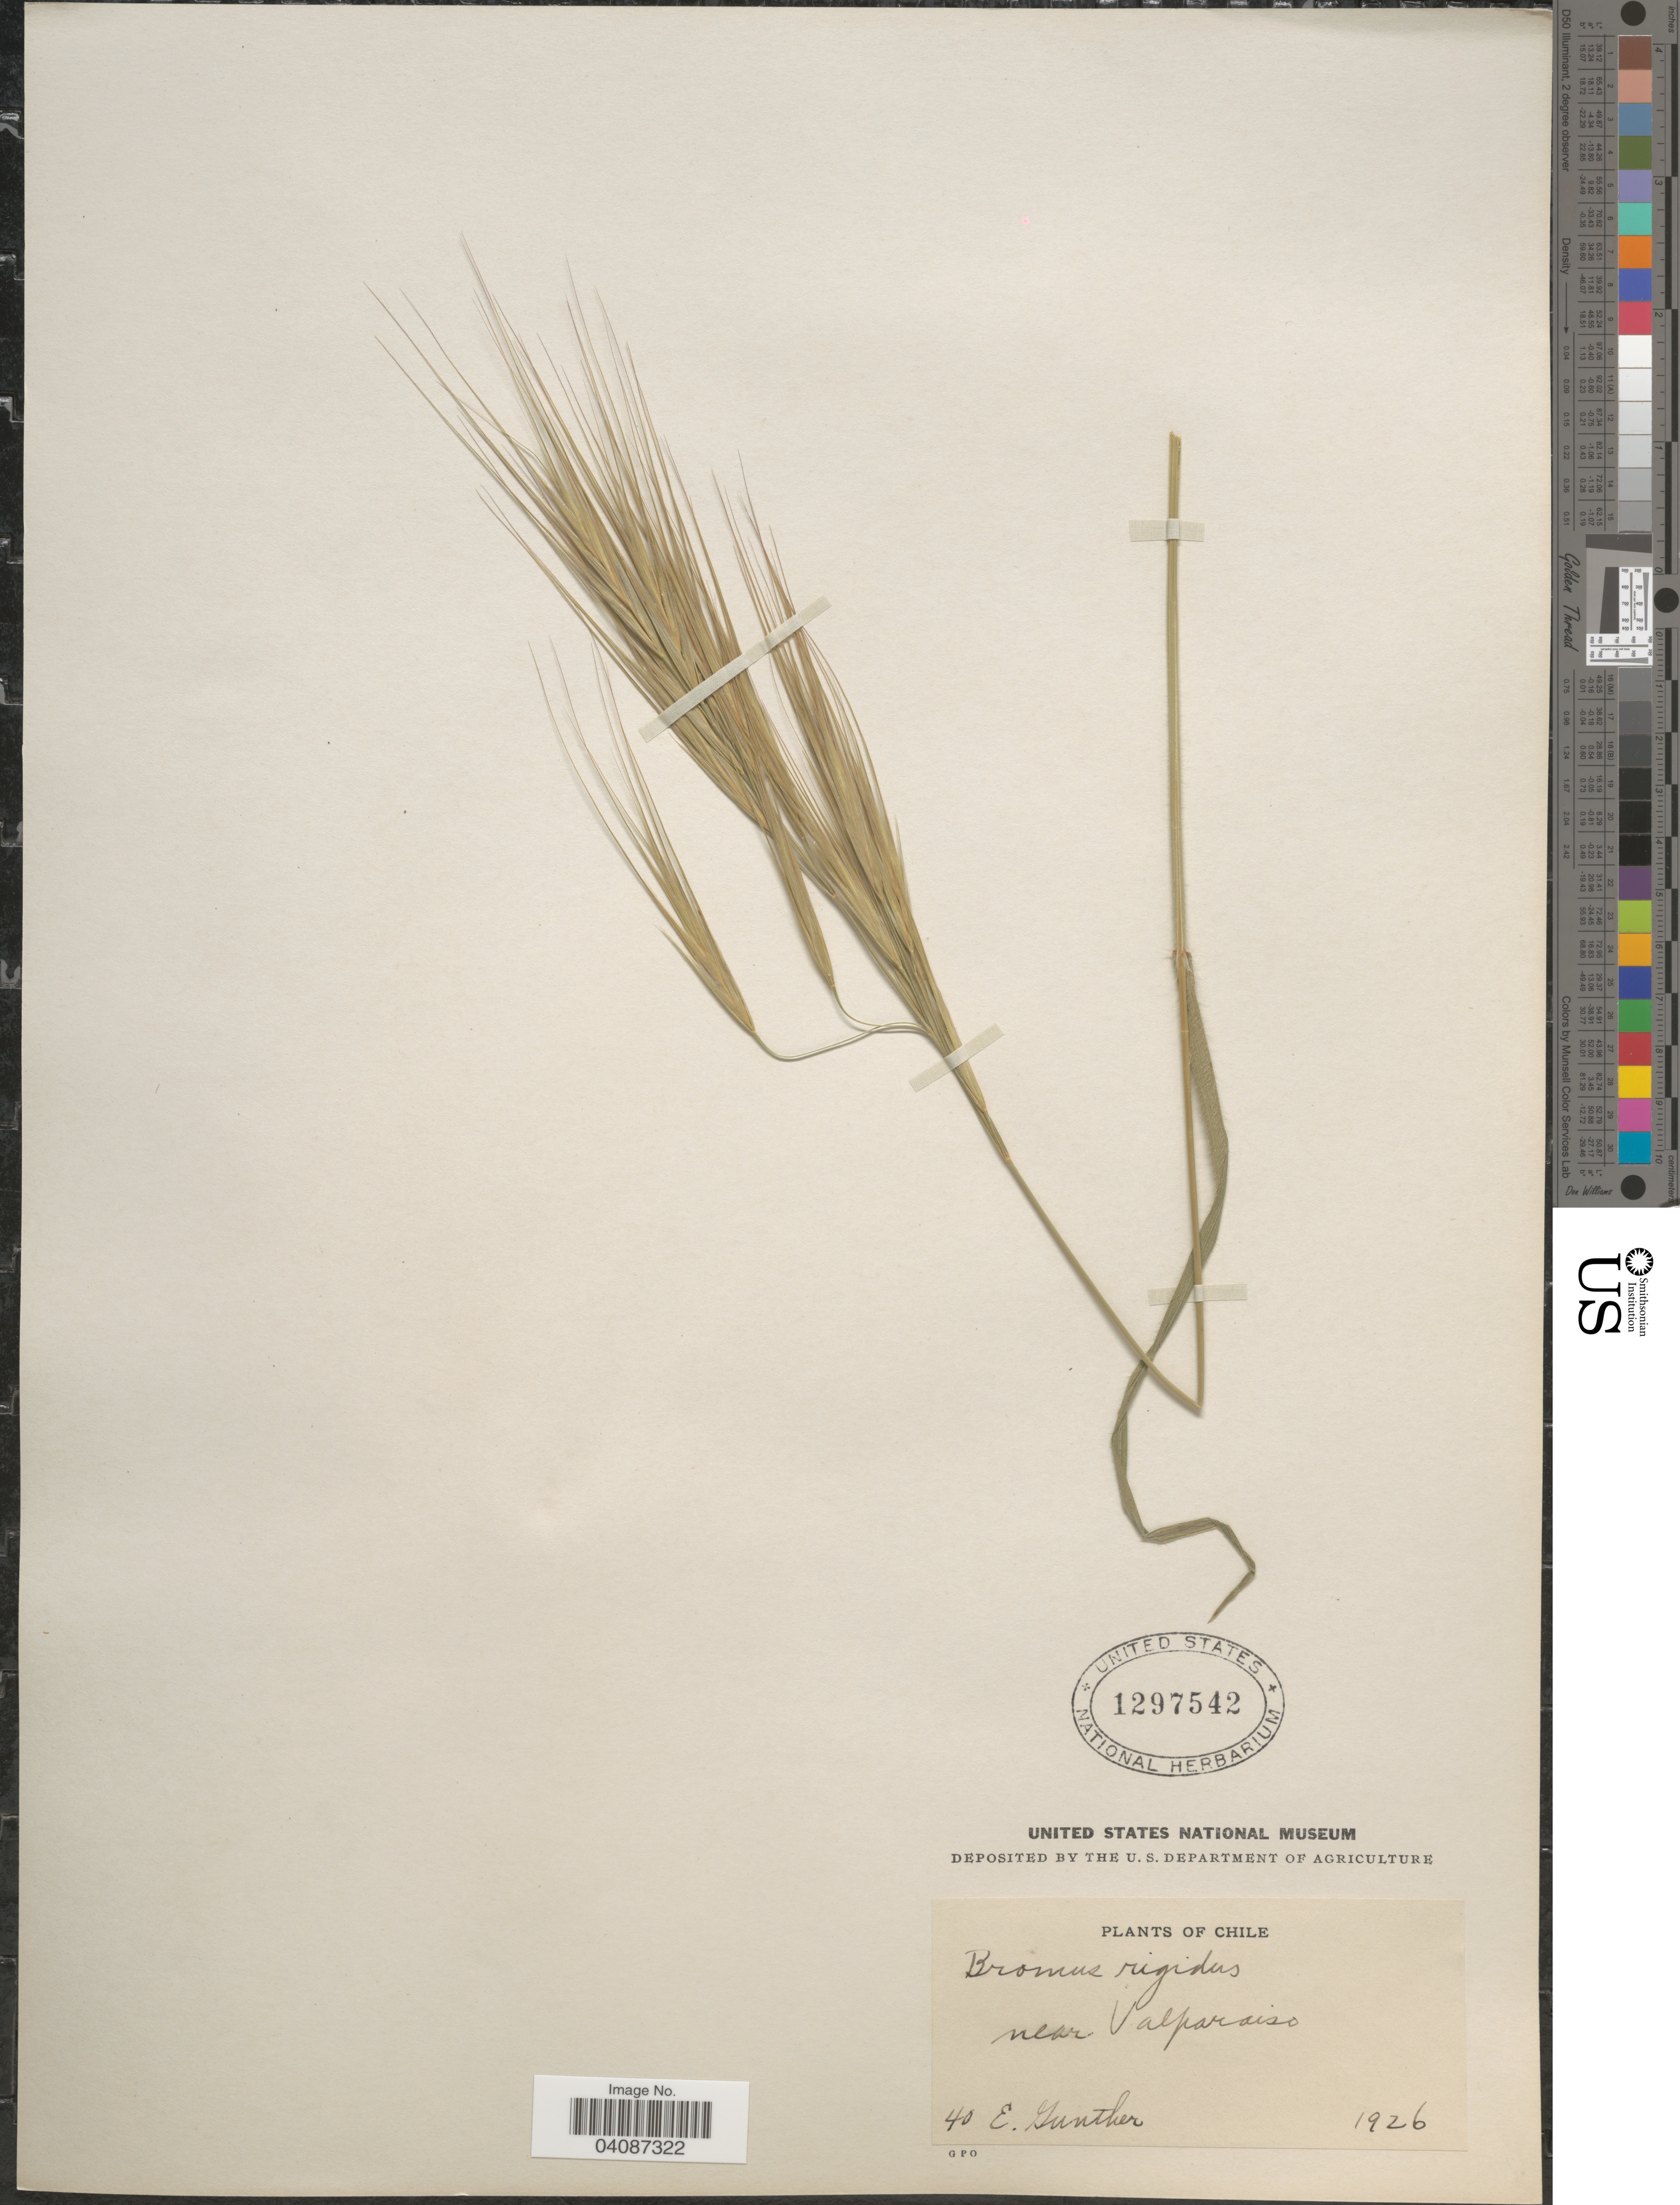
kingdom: Plantae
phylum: Tracheophyta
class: Liliopsida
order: Poales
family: Poaceae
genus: Bromus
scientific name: Bromus rigidus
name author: Roth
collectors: E. Gunther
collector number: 40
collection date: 1926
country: Chile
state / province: Valparaíso (V)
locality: Near Valparaiso.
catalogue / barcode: US 1297542